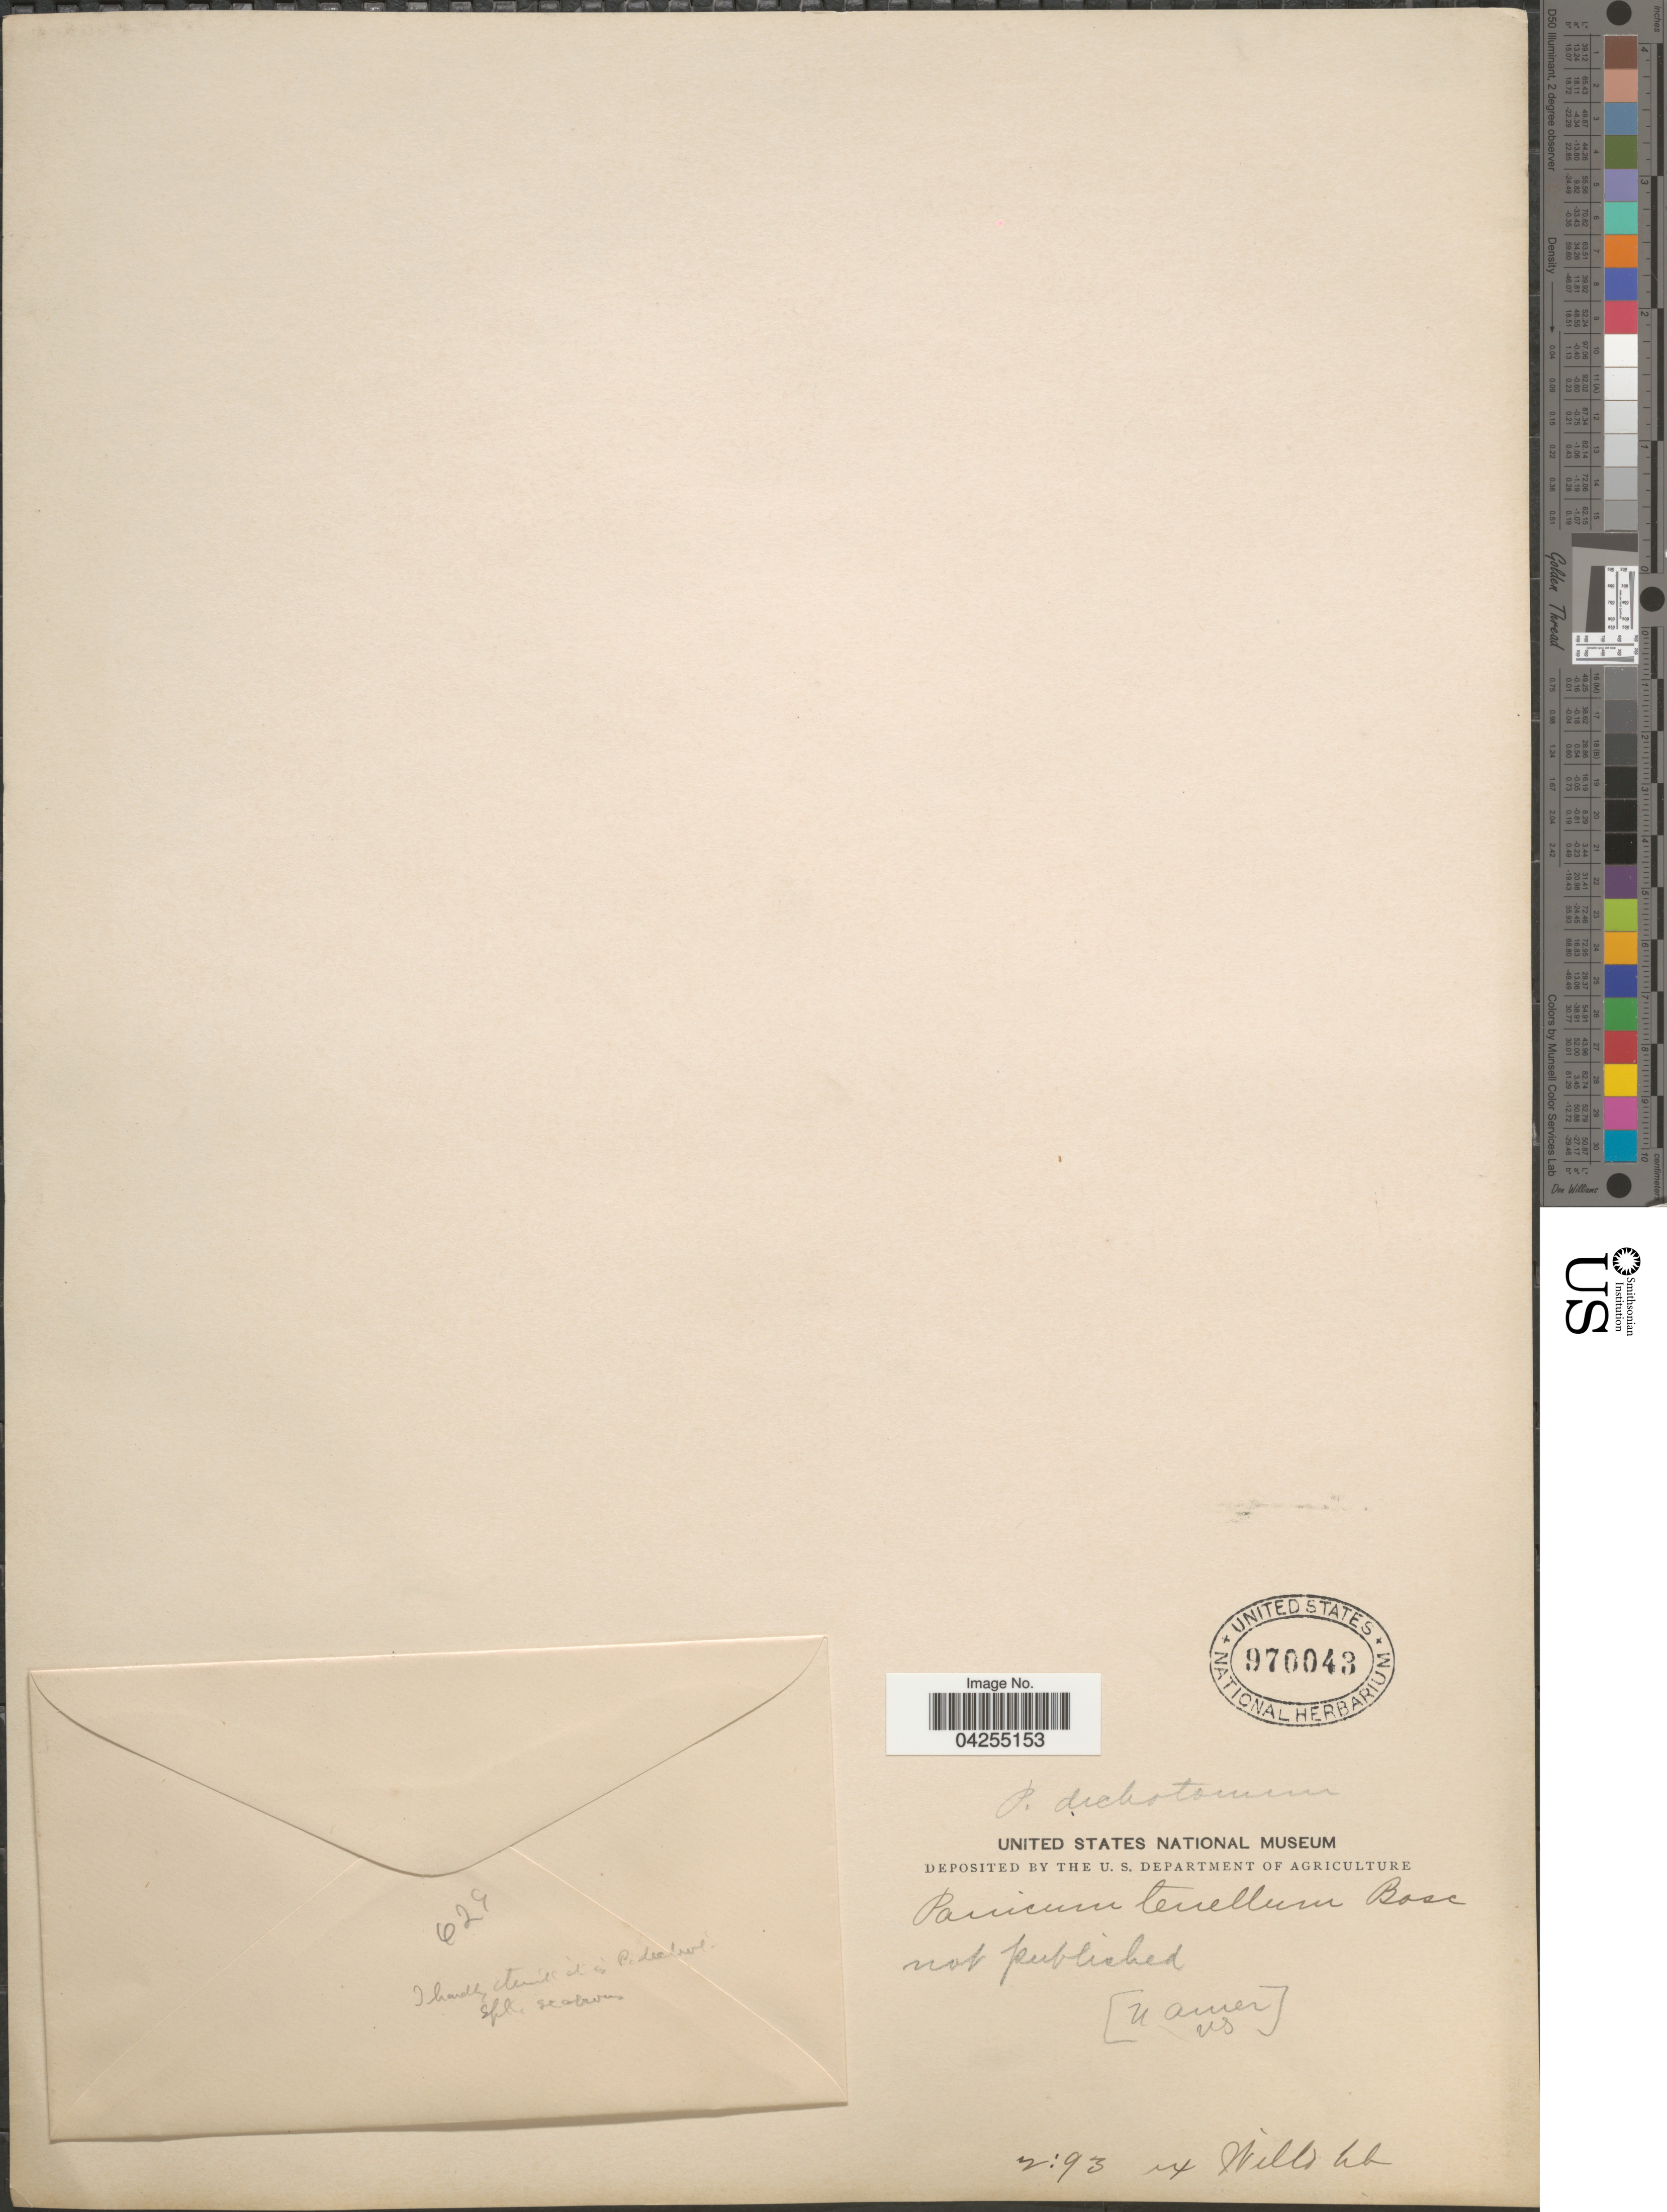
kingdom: Plantae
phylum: Tracheophyta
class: Liliopsida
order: Poales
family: Poaceae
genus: Dichanthelium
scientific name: Dichanthelium dichotomum var. dichotomum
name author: (L.) Gould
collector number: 629?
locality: [N Amer US].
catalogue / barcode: US 970043